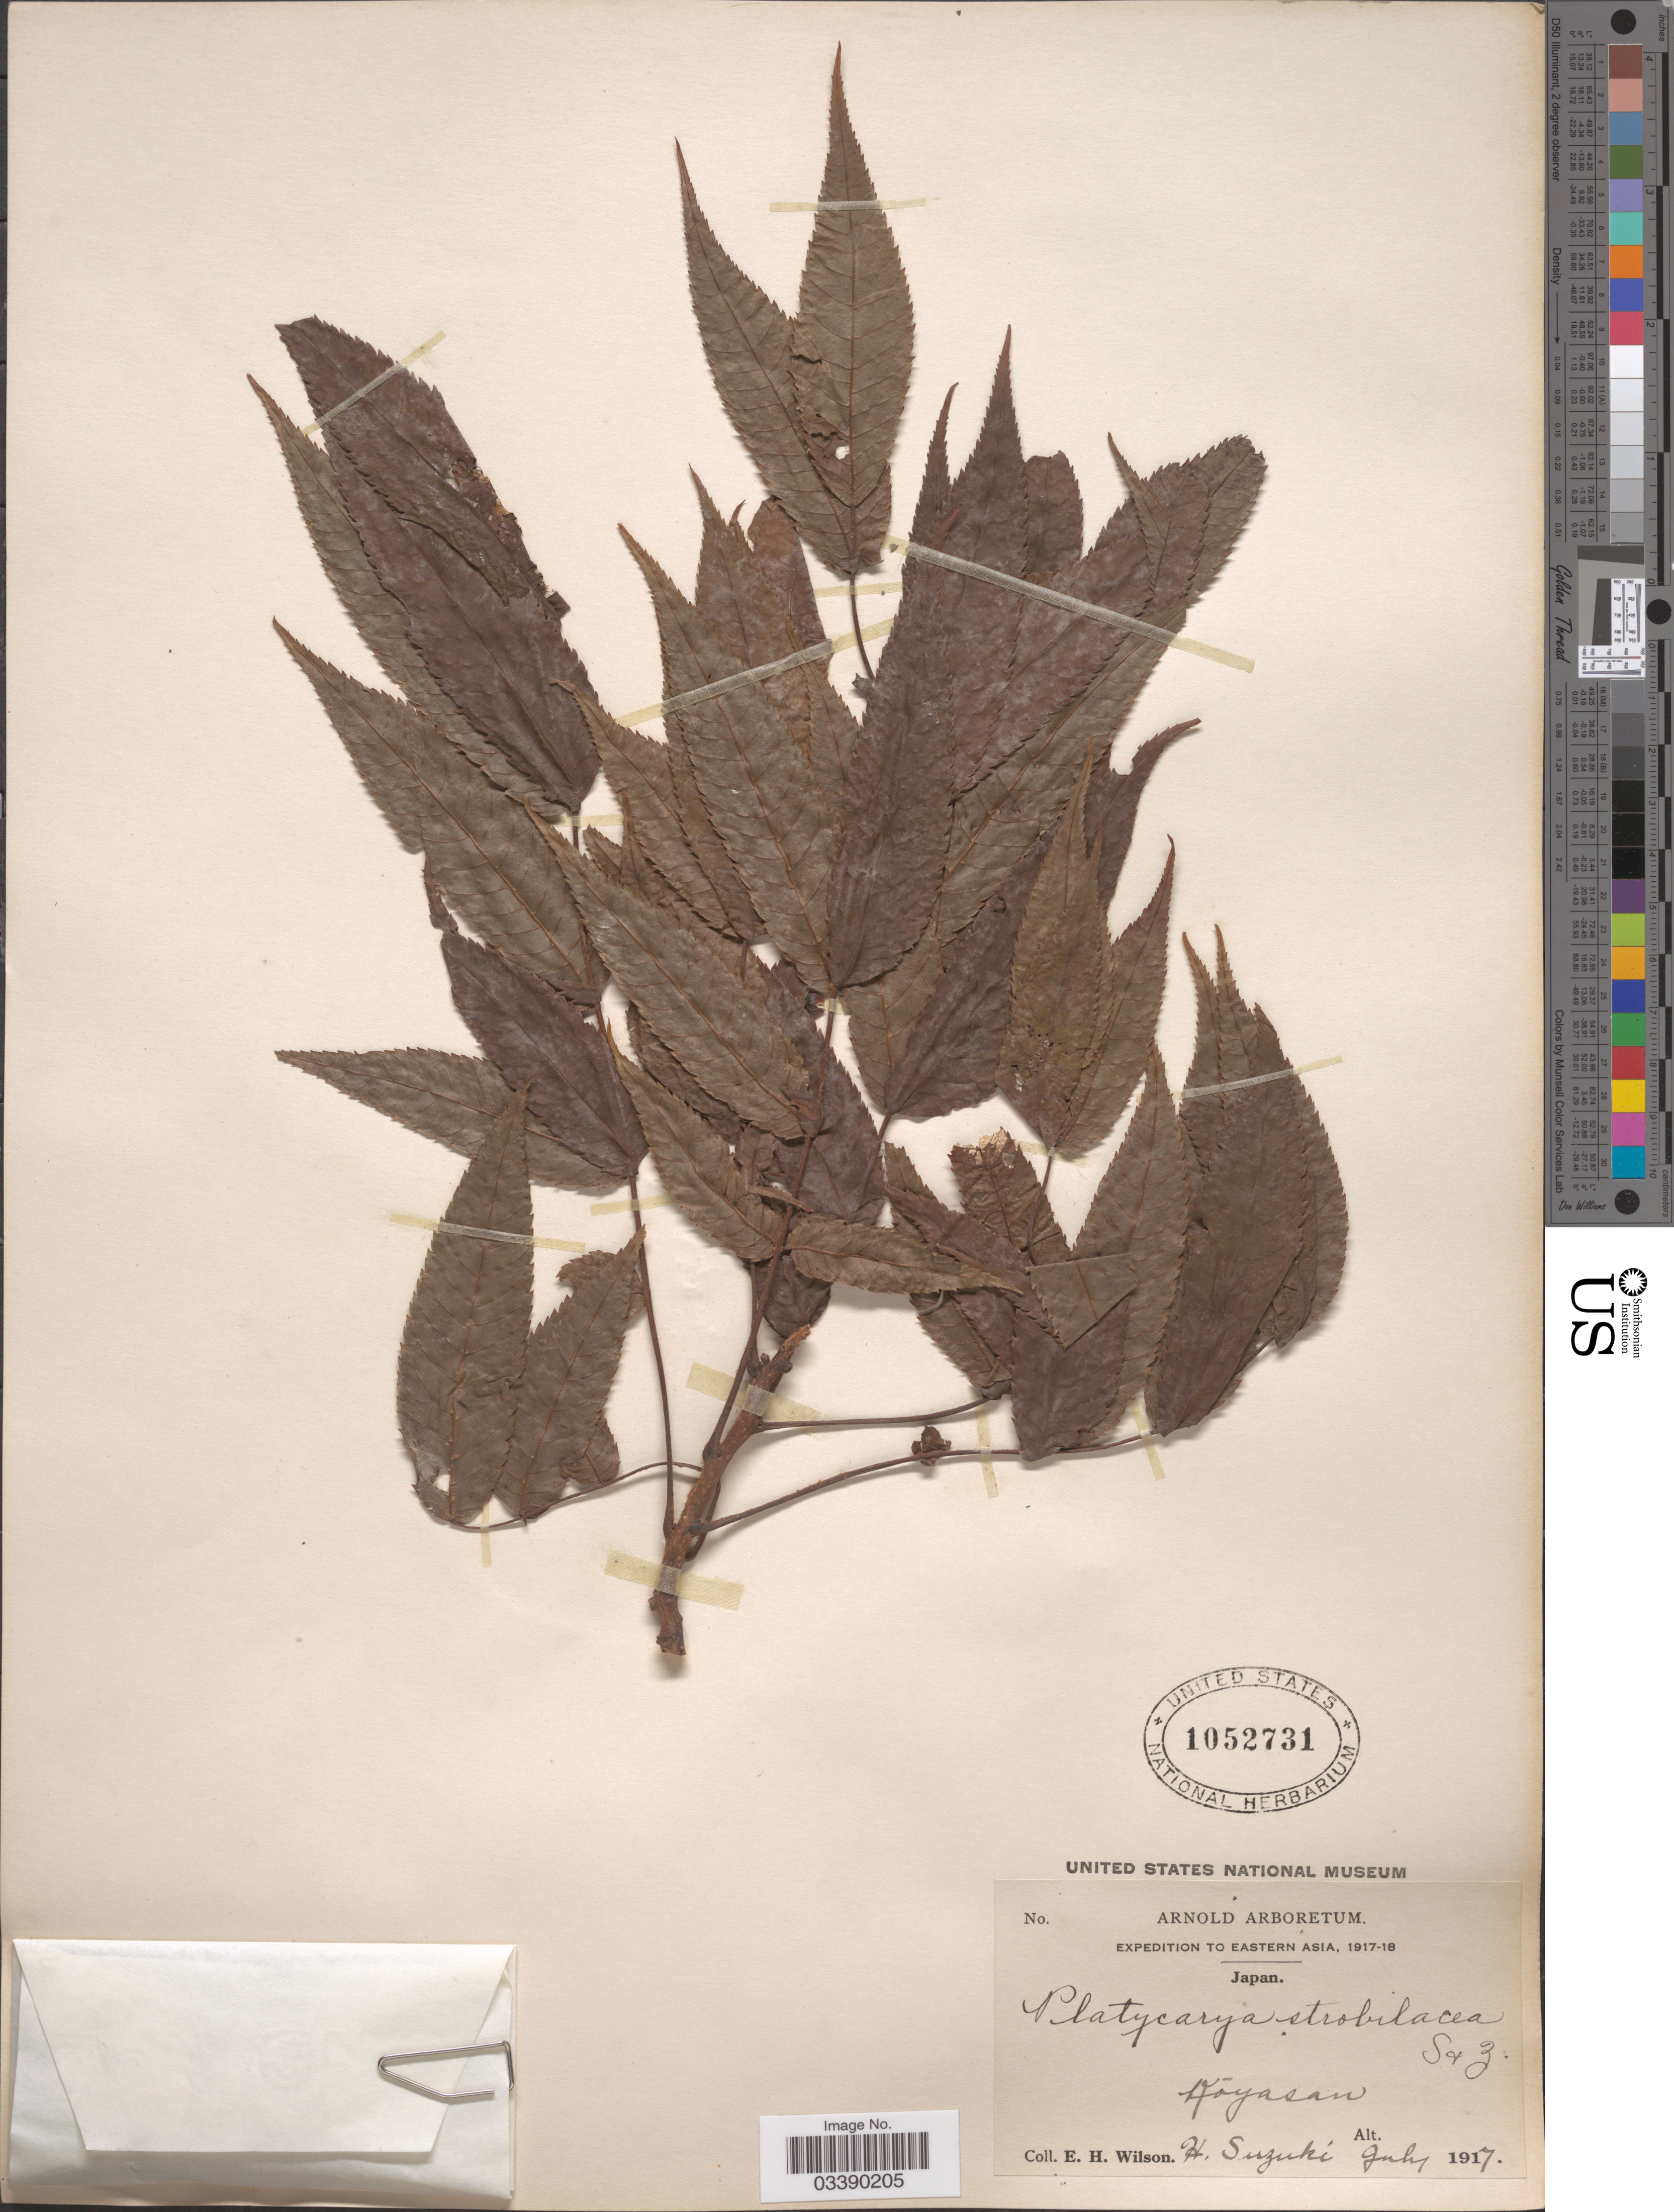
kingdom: Plantae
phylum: Tracheophyta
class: Magnoliopsida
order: Fagales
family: Juglandaceae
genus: Platycarya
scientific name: Platycarya strobilacea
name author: Siebold & Zucc.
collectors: E. Wilson & S. Suzuki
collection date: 1917-07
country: Japan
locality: Kōyasan.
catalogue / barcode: US 1052731